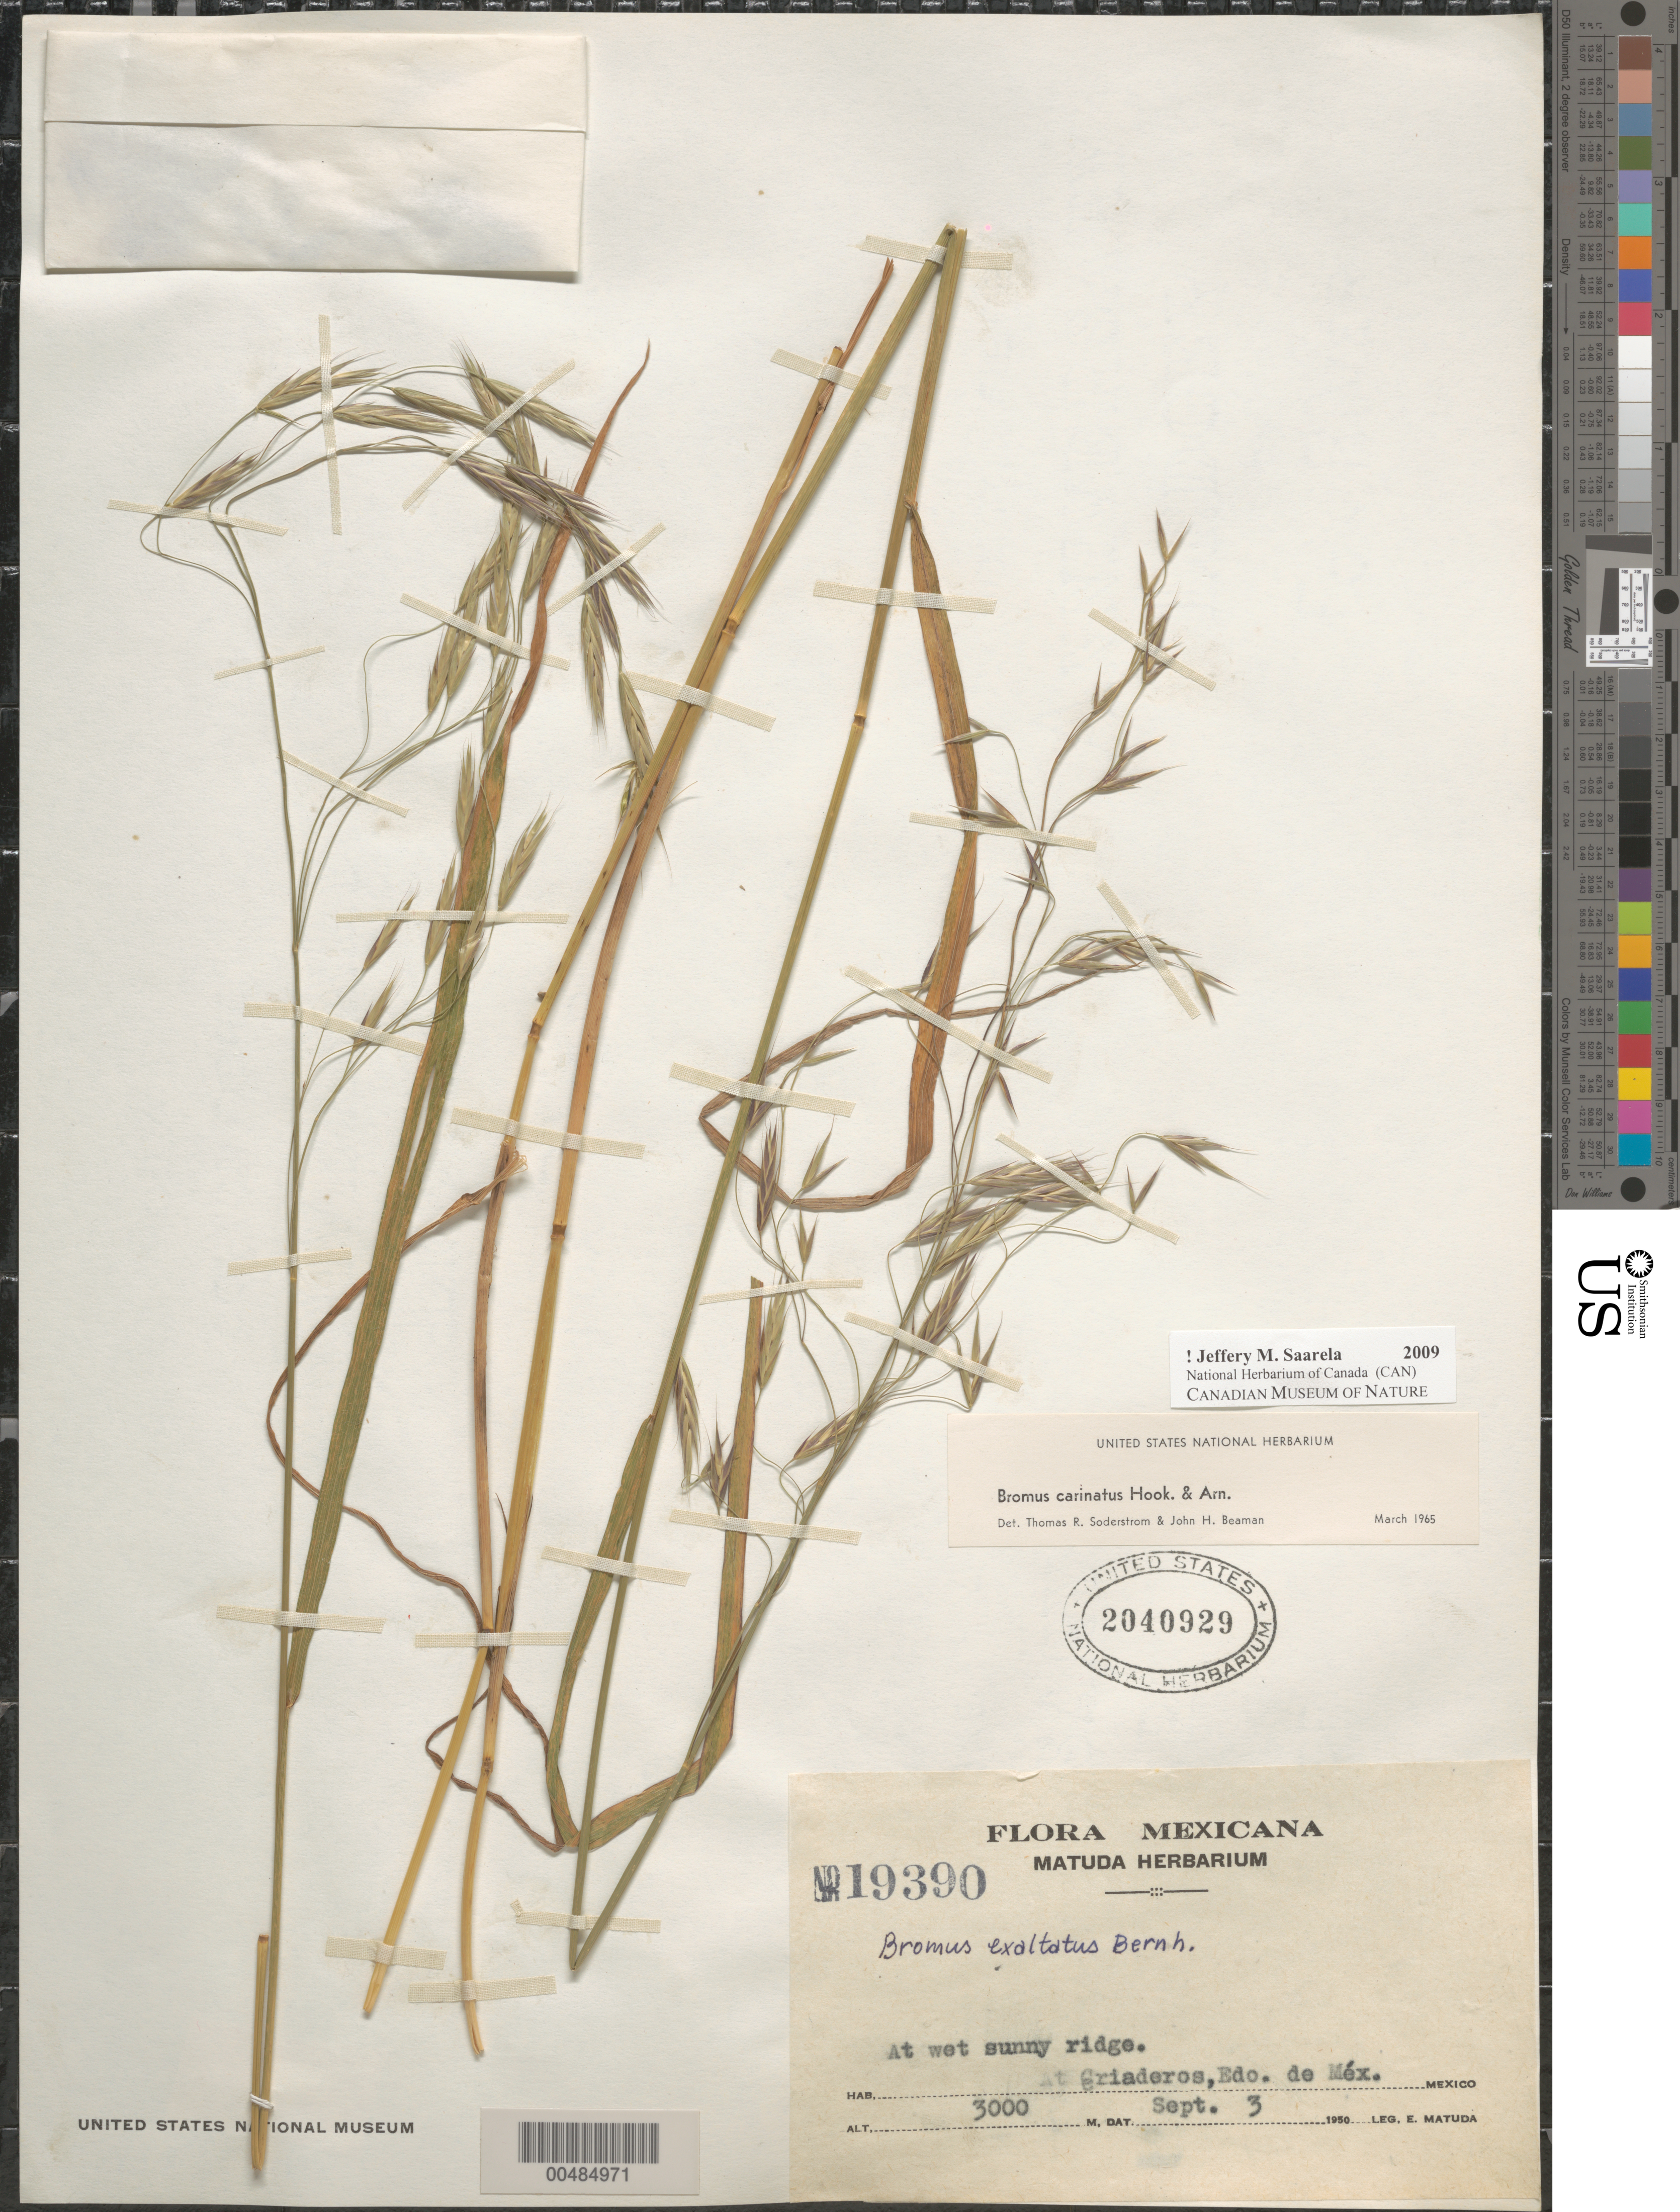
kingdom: Plantae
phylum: Tracheophyta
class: Liliopsida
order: Poales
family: Poaceae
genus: Bromus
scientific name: Bromus carinatus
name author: Hook. & Arn.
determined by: Soderstrom, T. R.; Beaman, J. H.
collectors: E. Matuda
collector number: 19390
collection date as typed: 3 Sep 1950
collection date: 1950-09-03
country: Mexico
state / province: México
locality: Griaderos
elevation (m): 3000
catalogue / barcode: US 2040929